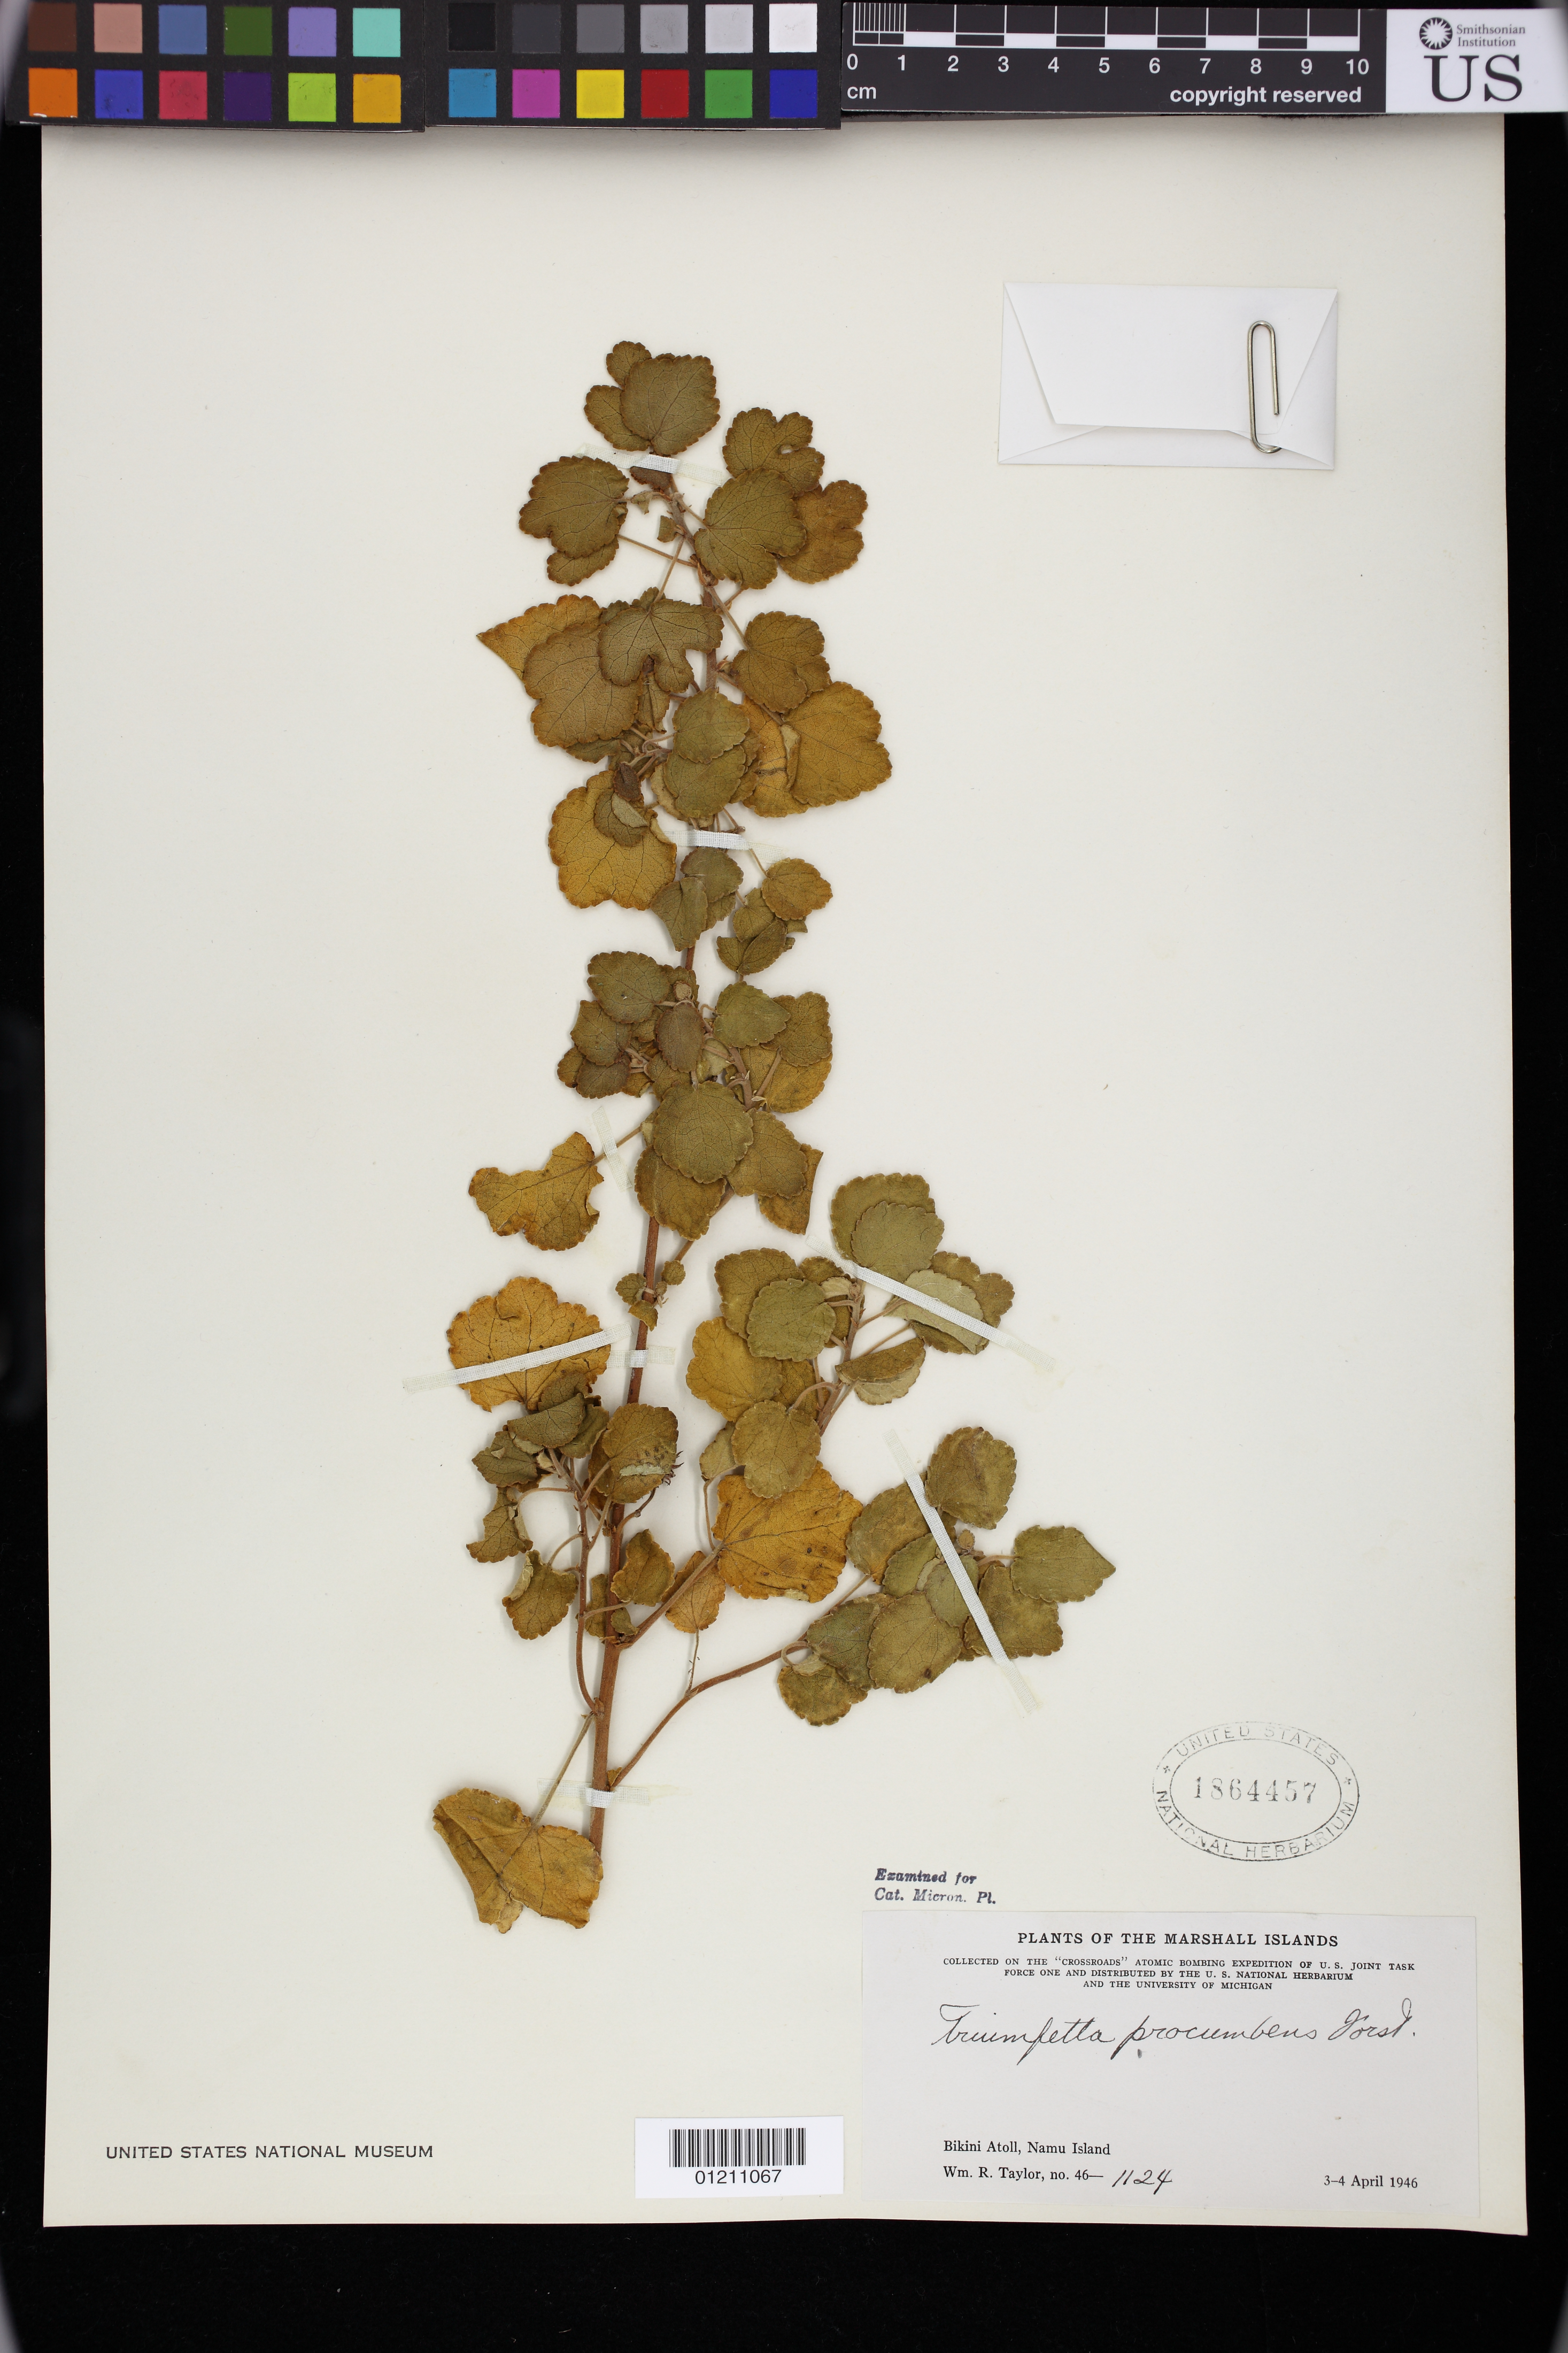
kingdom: Plantae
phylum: Tracheophyta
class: Magnoliopsida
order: Malvales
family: Malvaceae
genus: Triumfetta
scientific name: Triumfetta procumbens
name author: G. Forst.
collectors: W. R. Taylor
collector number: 46-1124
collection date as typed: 03 Apr 1946 to 04 Apr 1946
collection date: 1946-04-03/1946-04-04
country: Marshall Islands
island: Bikini Atoll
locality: Marshall Islands: Bikini Atoll, Namu Island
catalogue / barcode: US 1864457